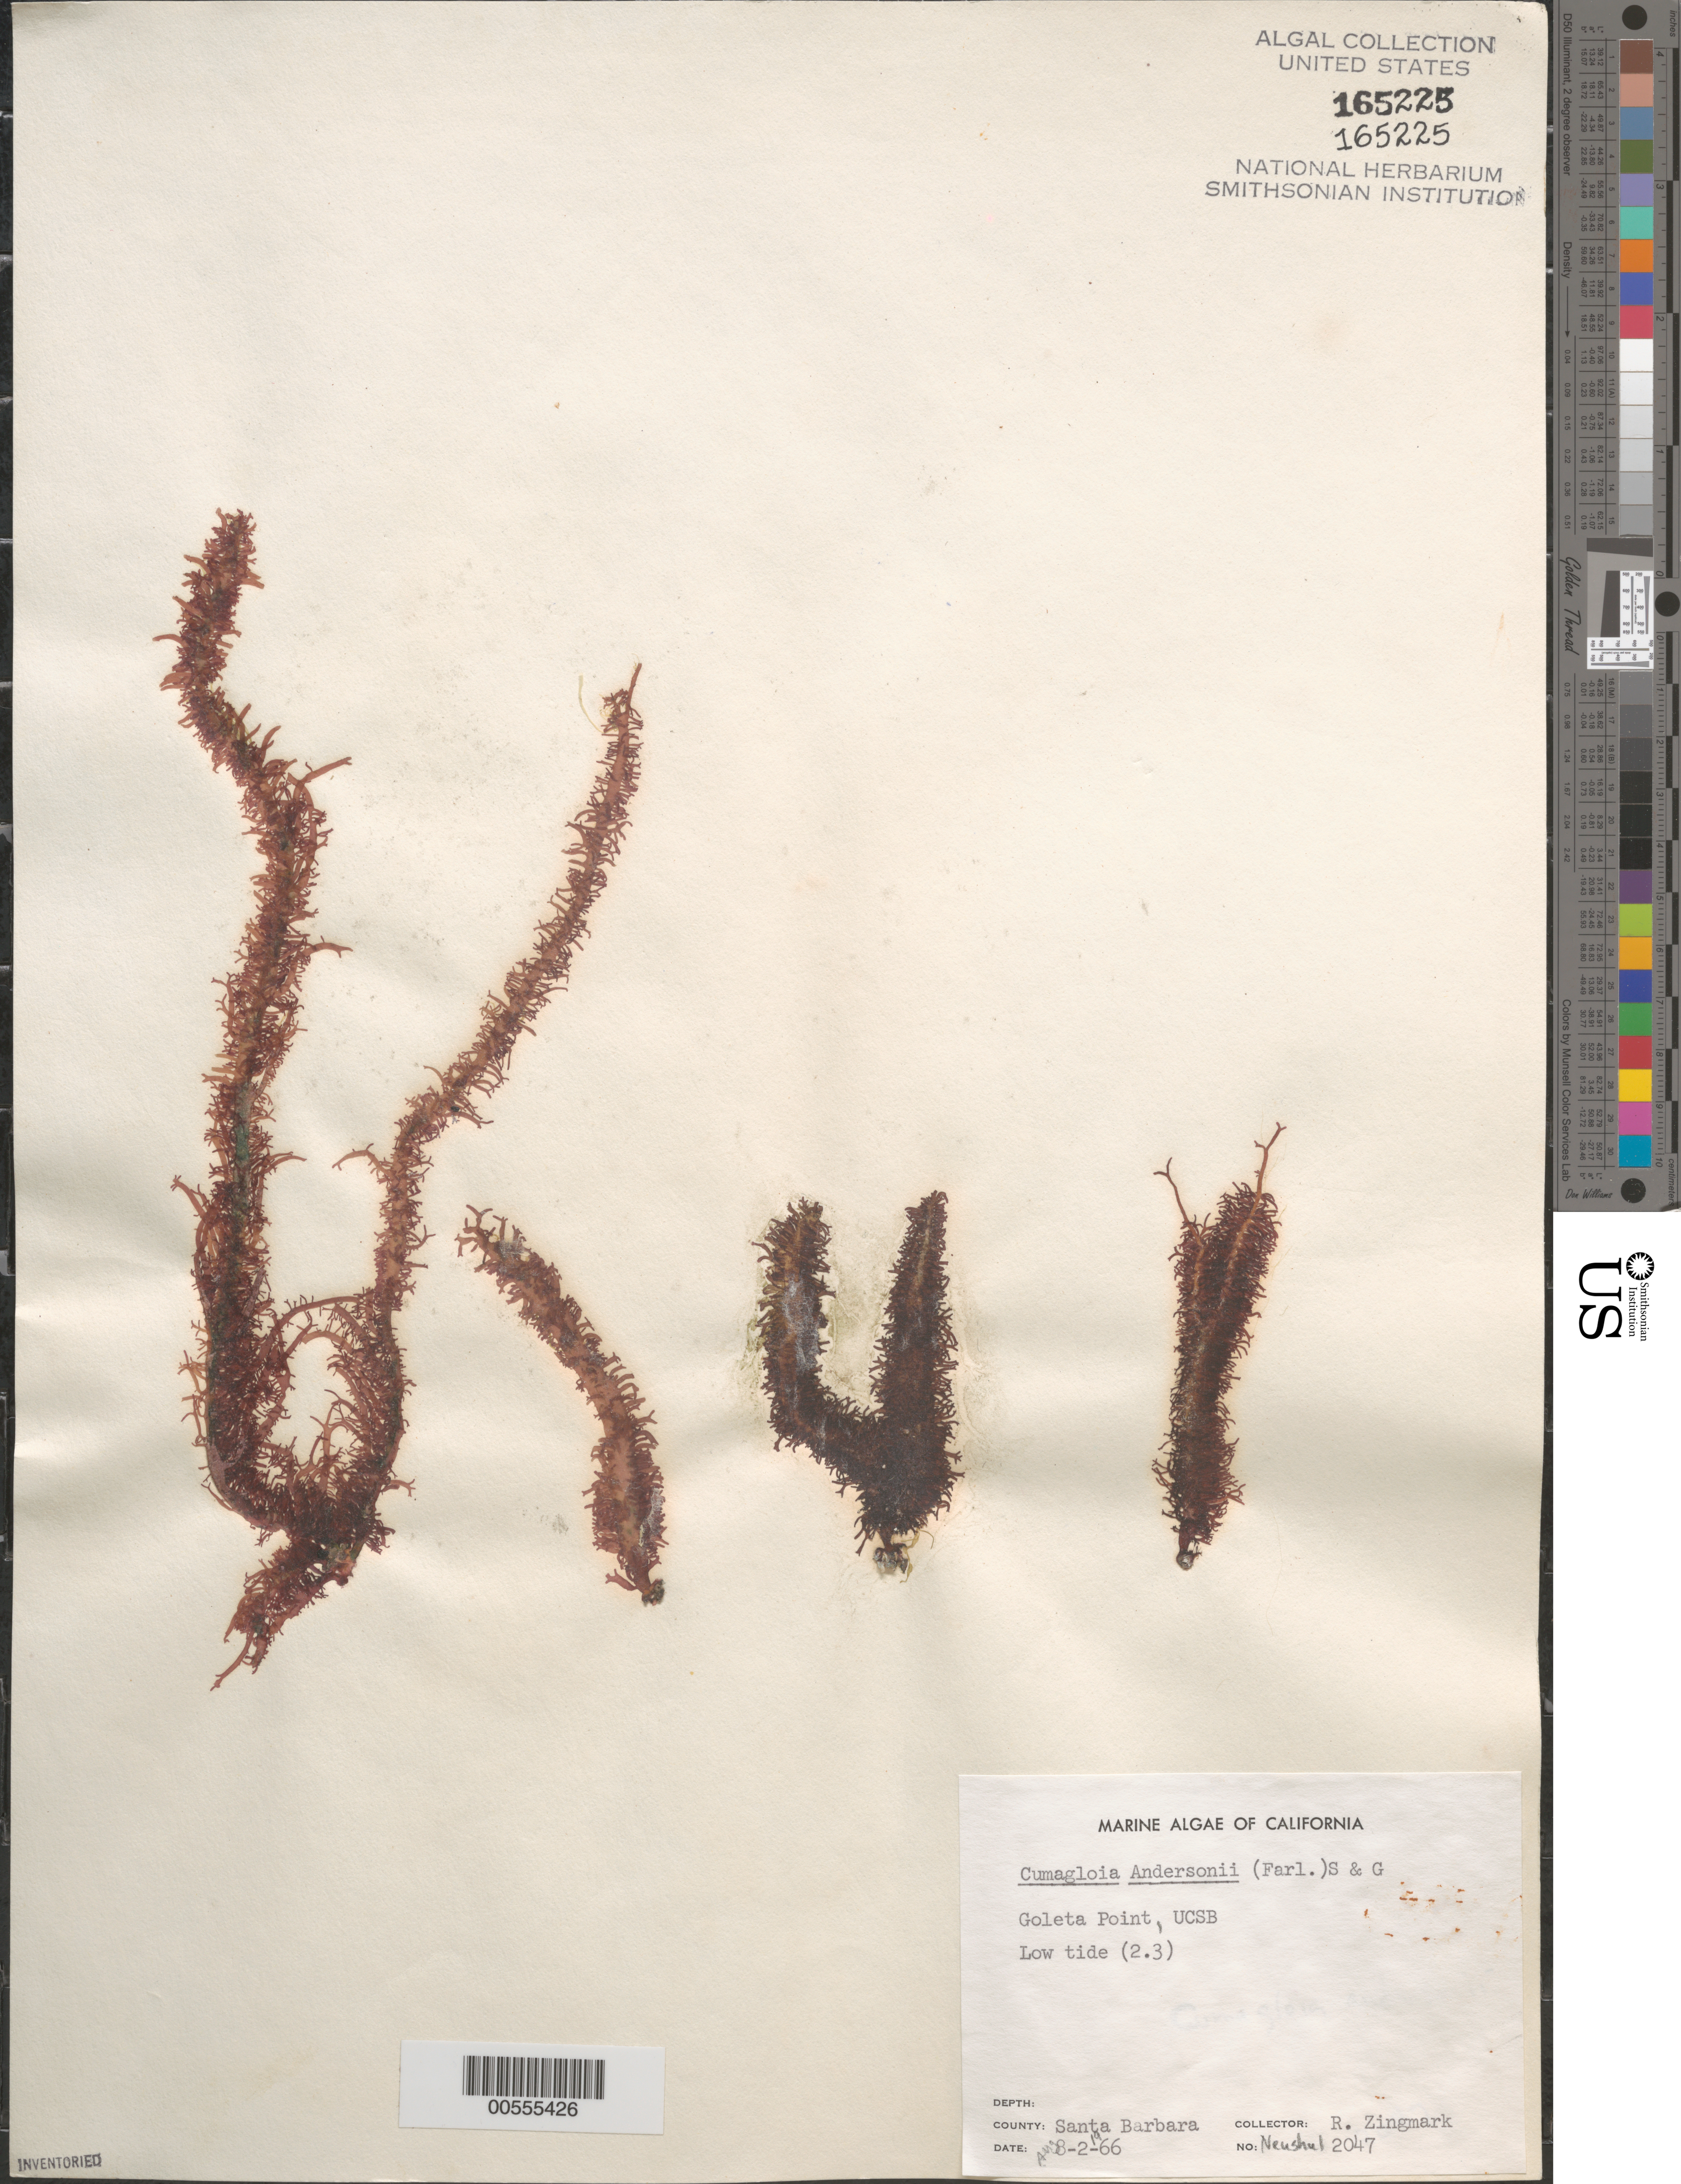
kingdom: Plantae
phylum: Rhodophyta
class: Florideophyceae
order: Nemaliales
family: Liagoraceae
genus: Cumagloia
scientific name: Cumagloia andersonii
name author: (Farl.) Setch. & N.L. Gardner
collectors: R. Zingmark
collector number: Neushul 2047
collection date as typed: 02 Aug 1966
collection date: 1966-08-02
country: United States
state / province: California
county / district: Santa Barbara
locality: Goleta Point, University of California Santa Barbara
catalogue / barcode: US 165225